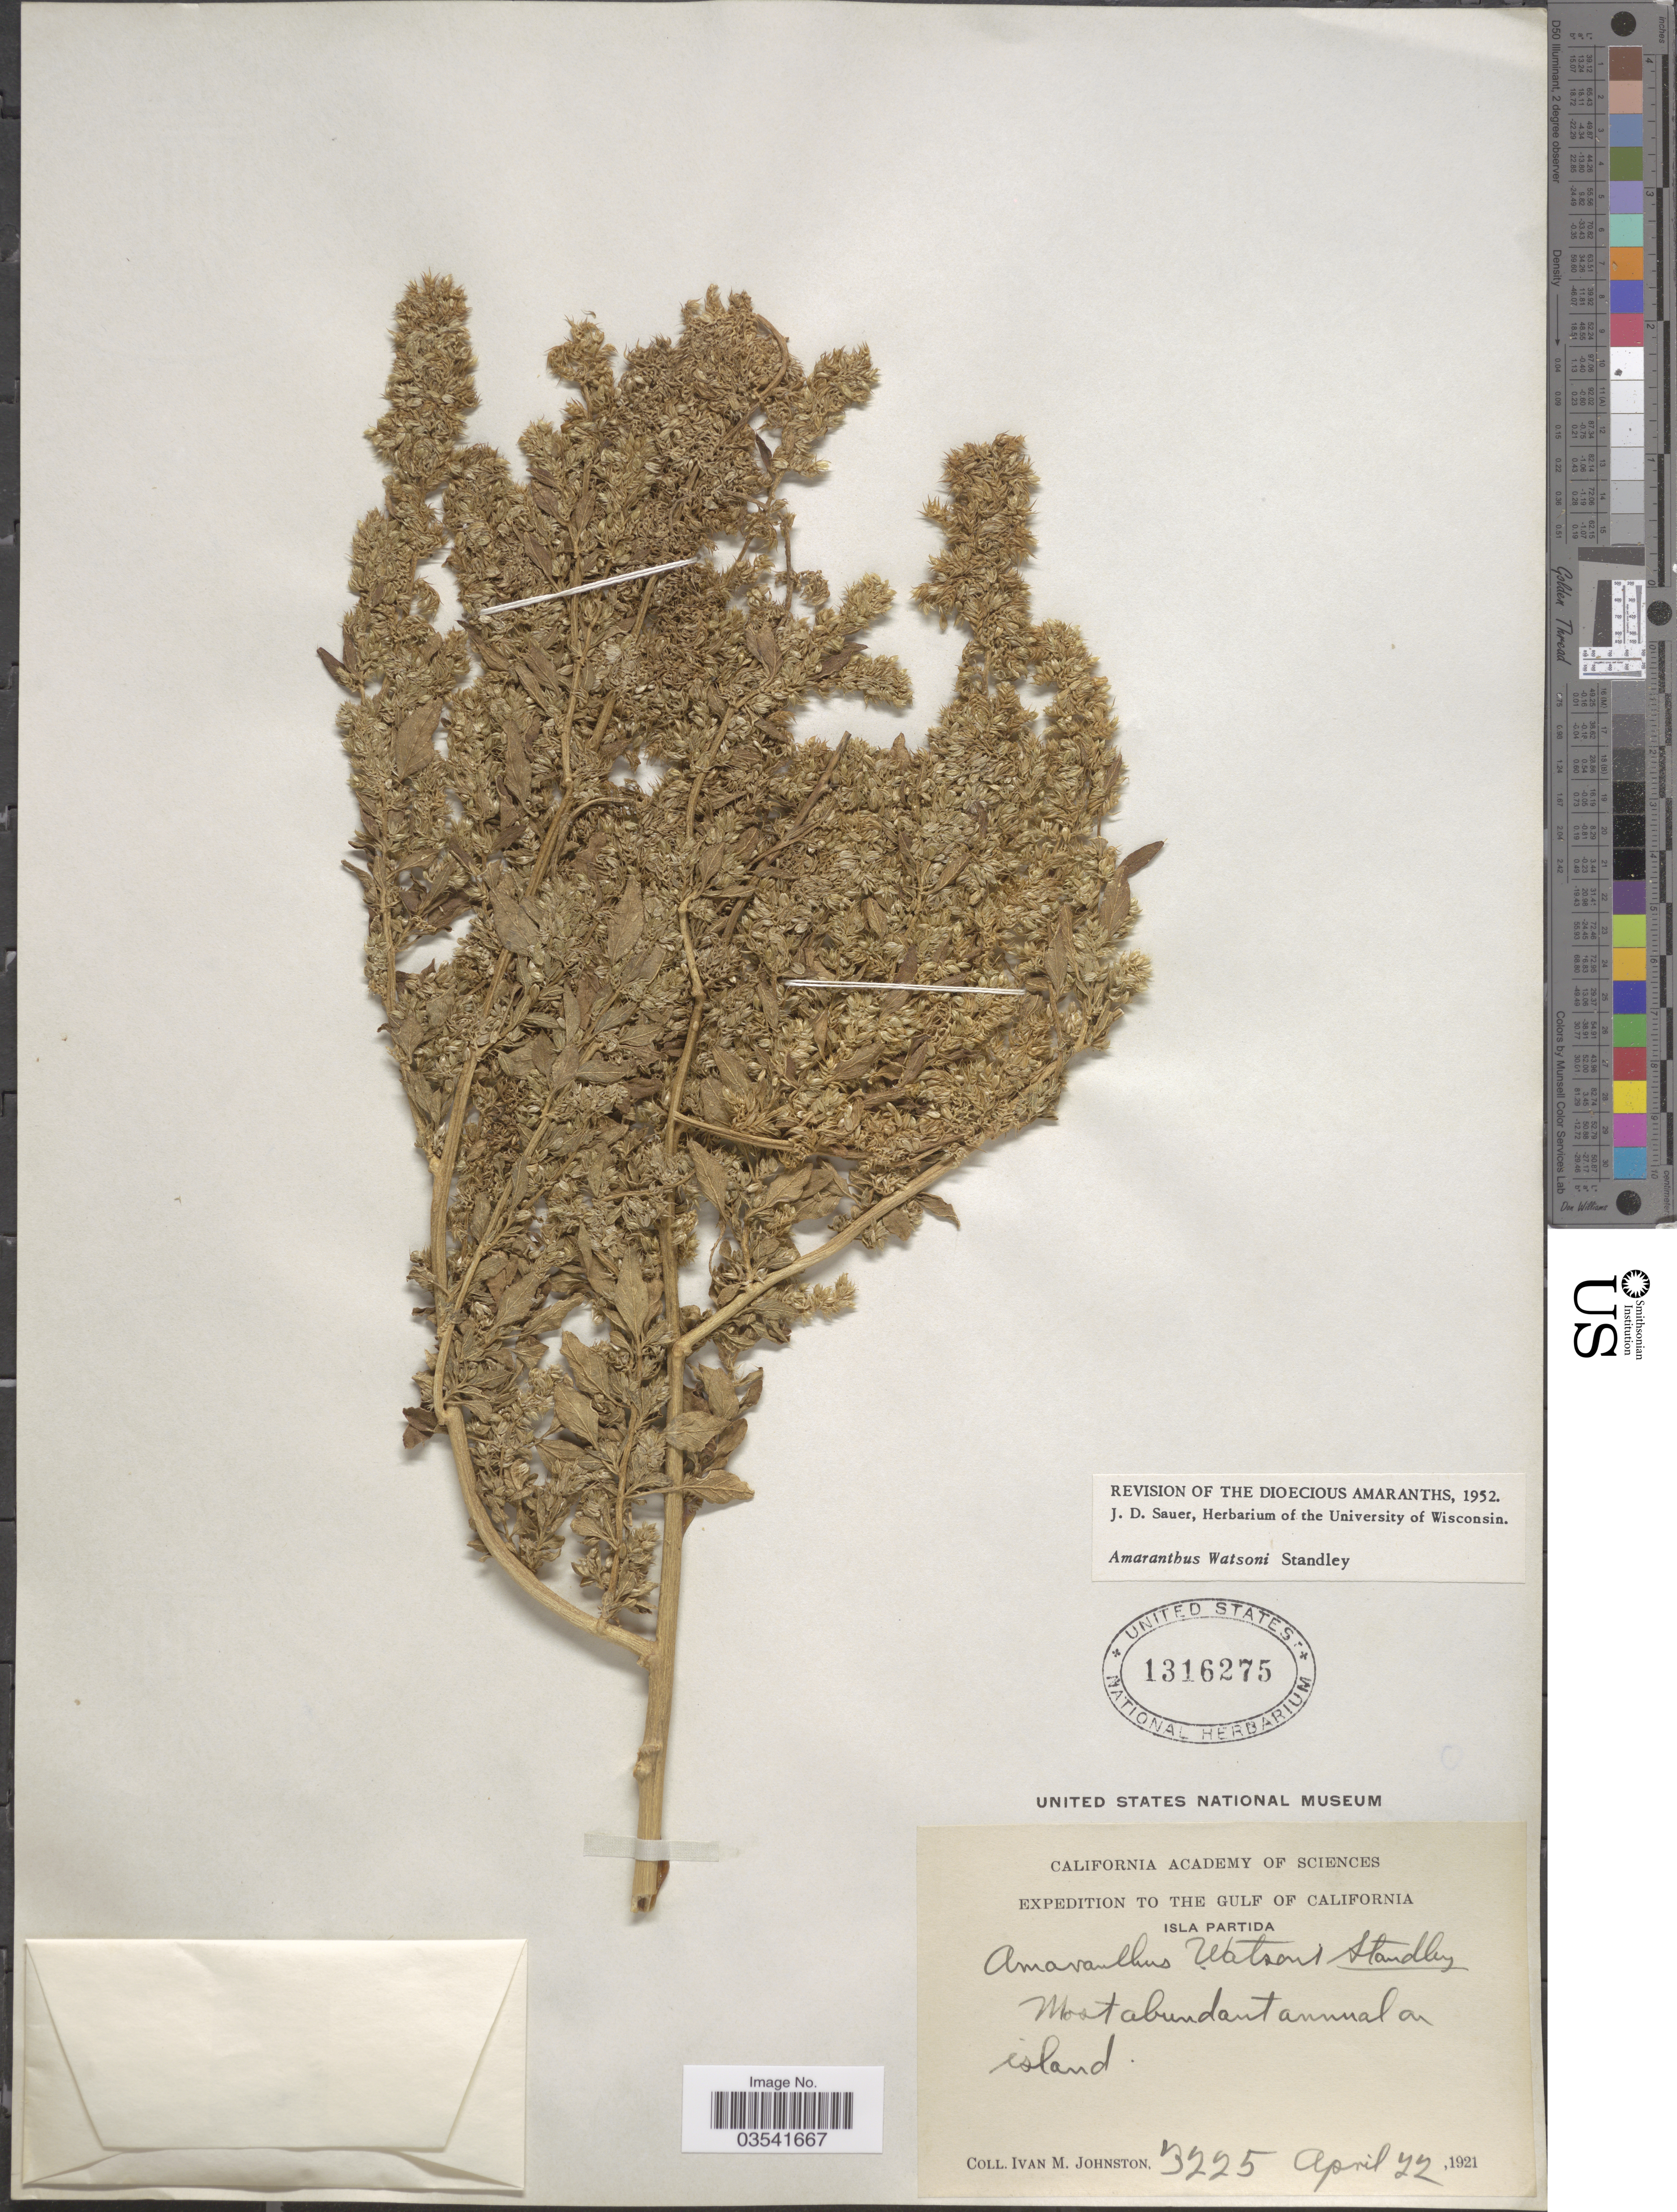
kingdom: Plantae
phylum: Tracheophyta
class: Magnoliopsida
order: Caryophyllales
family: Amaranthaceae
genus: Amaranthus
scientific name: Amaranthus watsonii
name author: Standl.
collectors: I.M. Johnston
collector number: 3225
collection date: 1921-04-22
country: Mexico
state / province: Baja California Sur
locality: The Gulf of California. Isla Partida. Most abundant annual on island.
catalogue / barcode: US 1316275